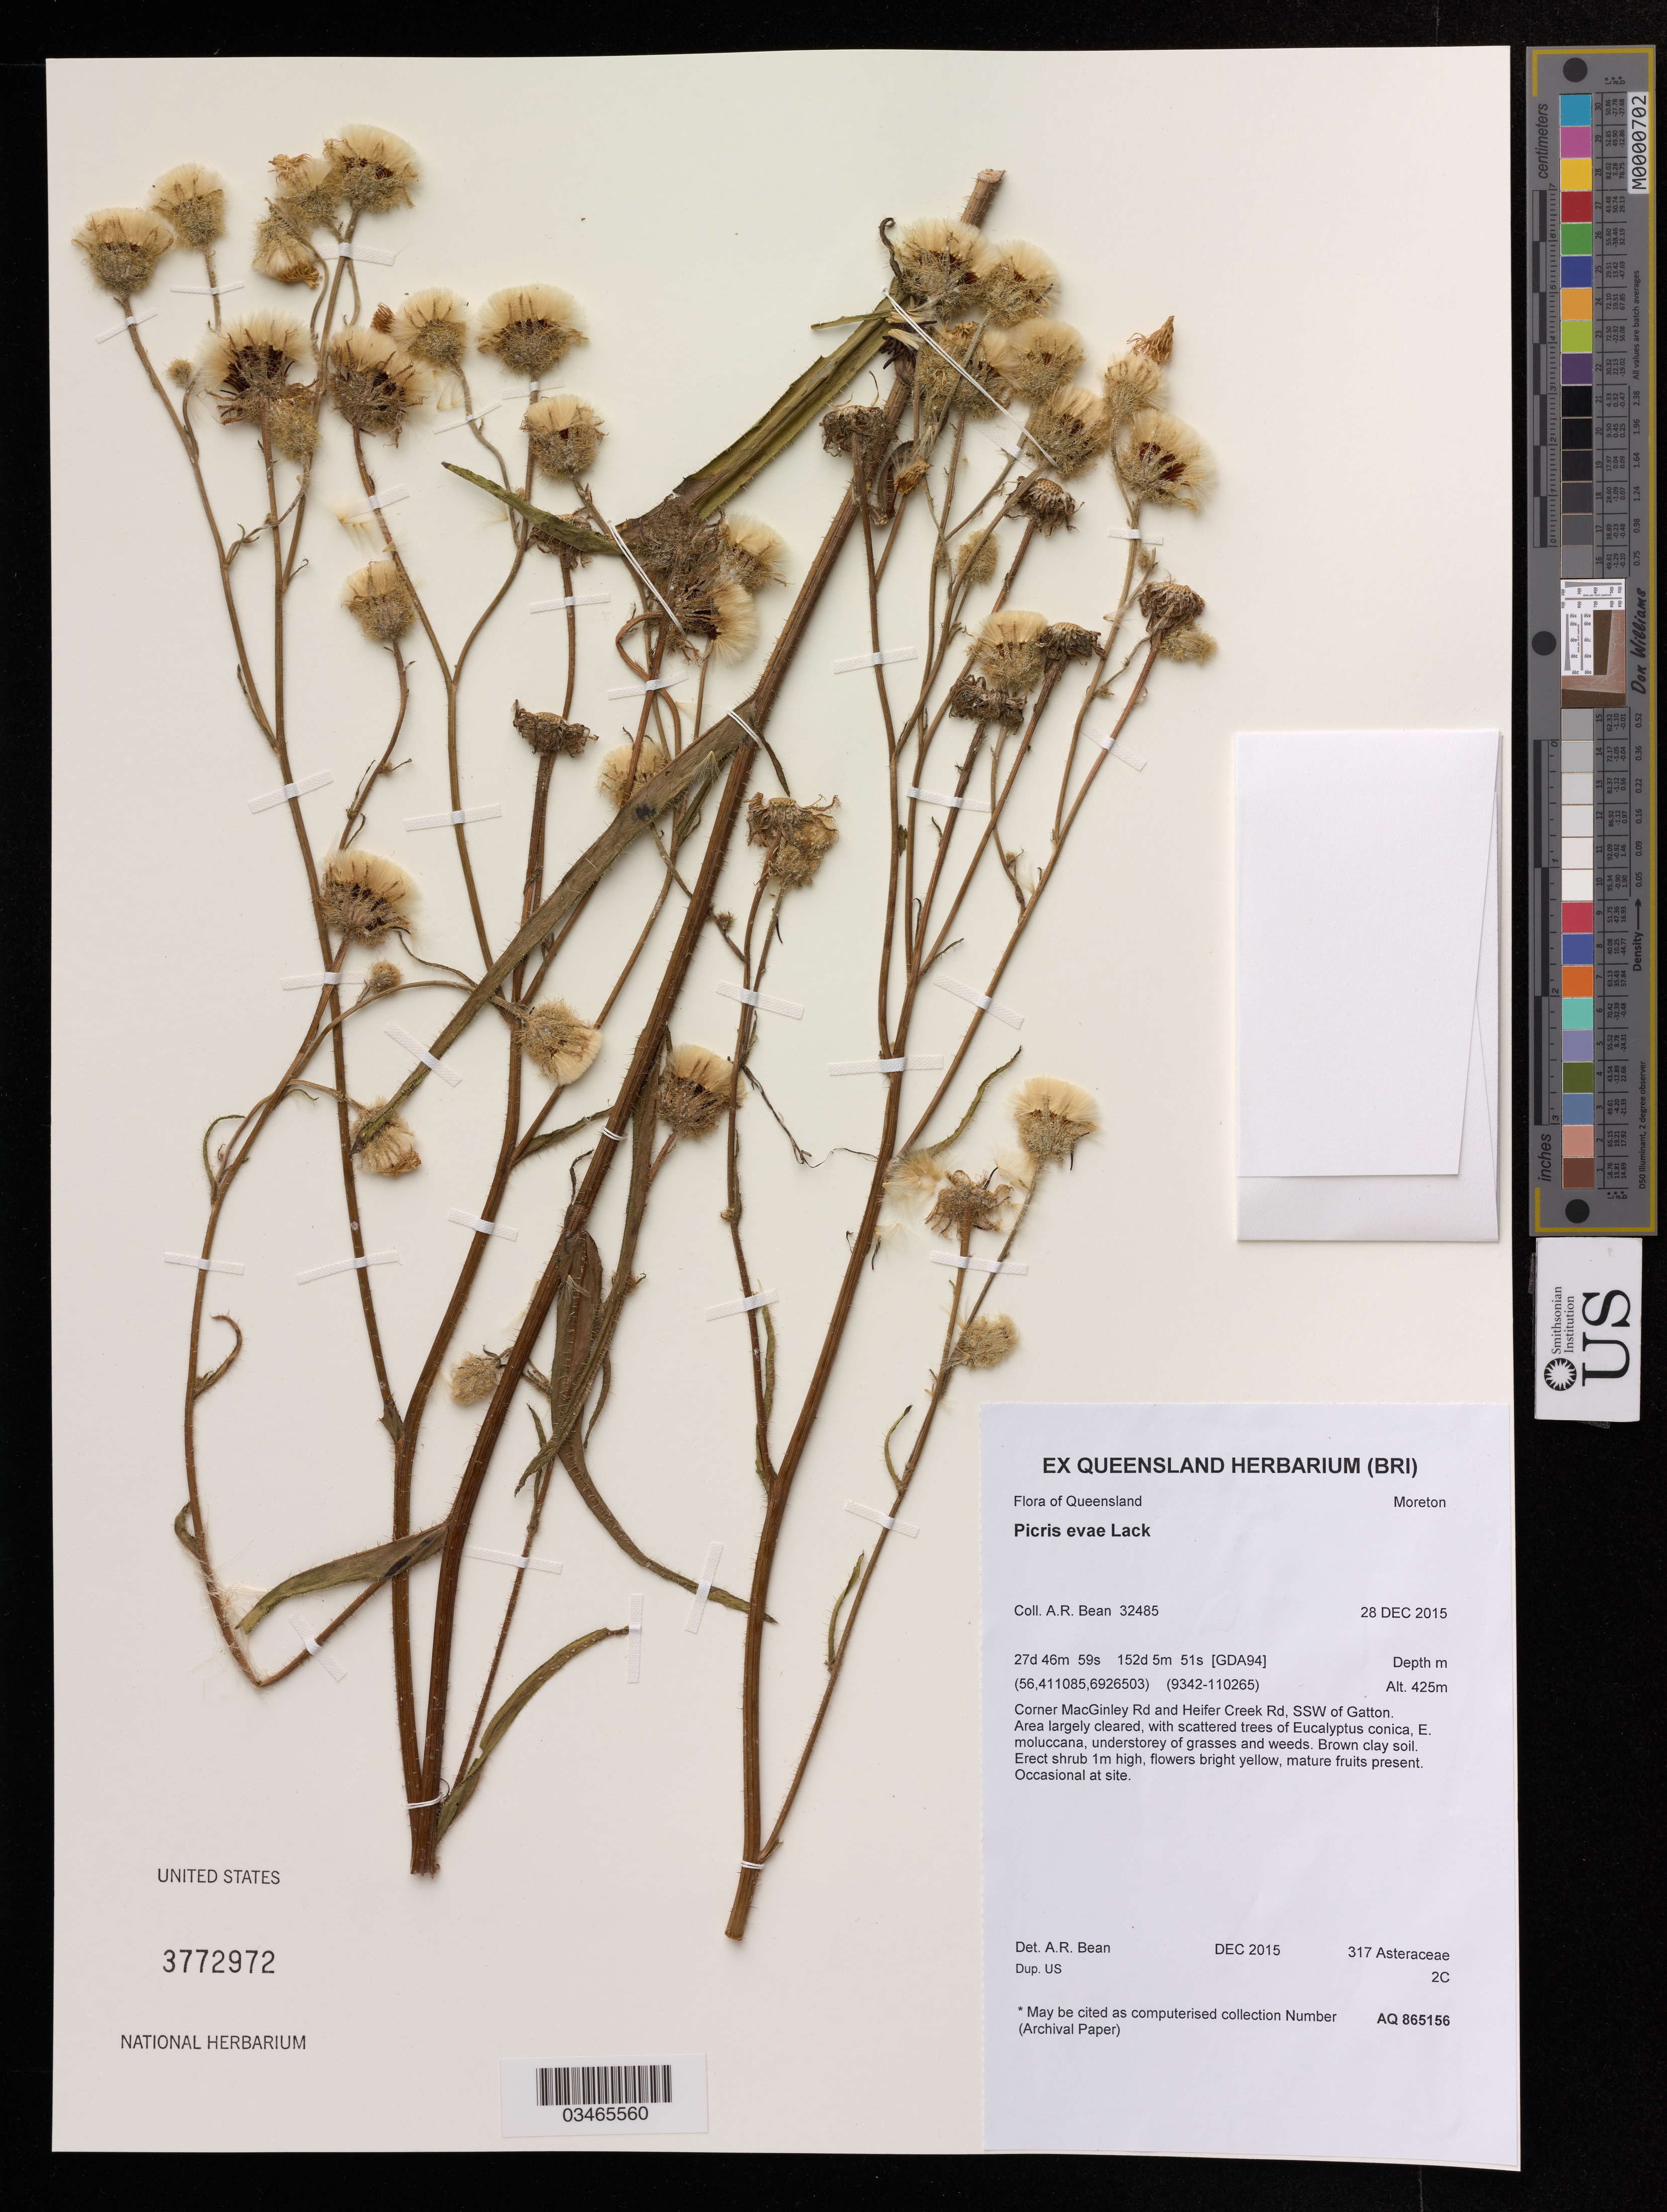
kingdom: Plantae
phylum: Tracheophyta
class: Magnoliopsida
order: Asterales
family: Asteraceae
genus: Picris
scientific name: Picris evae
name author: Lack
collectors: A. Bean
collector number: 32485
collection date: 2015-12-28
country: Australia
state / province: Queensland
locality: Corner MacGinley Rd and Heifer Creek Rd, SSW of Gatton.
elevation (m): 425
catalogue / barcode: US 3772972